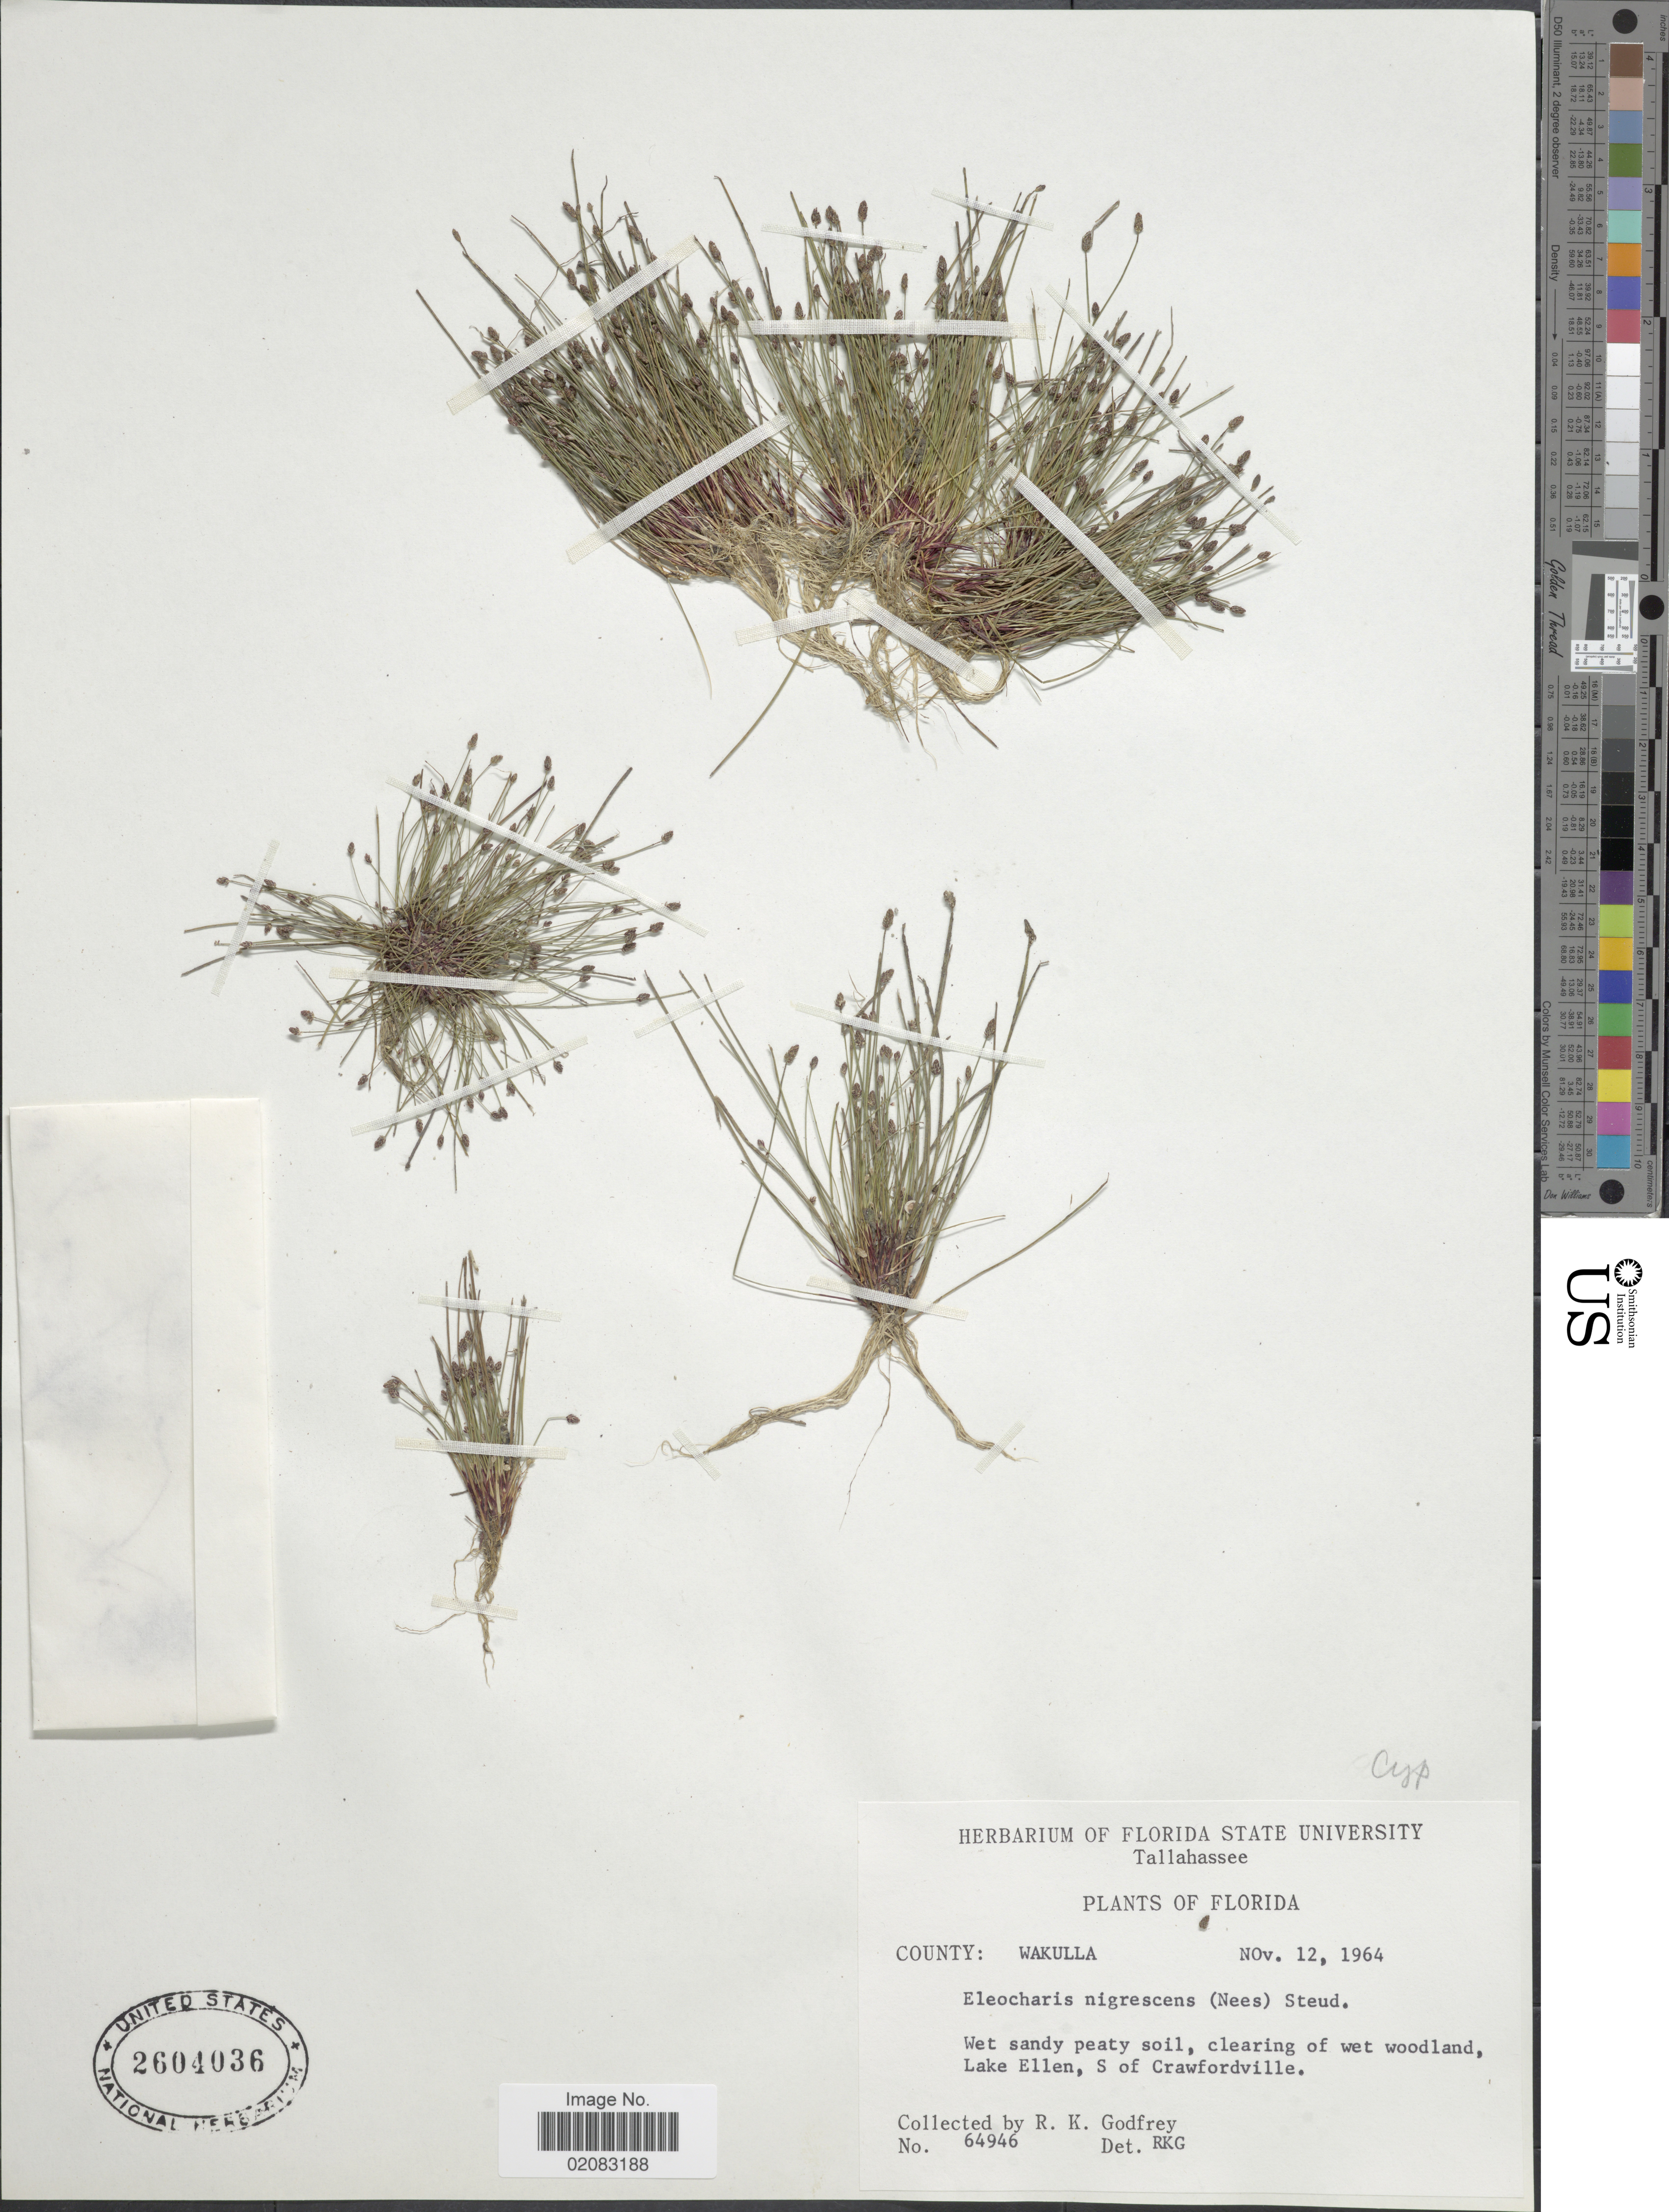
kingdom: Plantae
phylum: Tracheophyta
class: Liliopsida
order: Poales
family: Cyperaceae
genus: Eleocharis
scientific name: Eleocharis nigrescens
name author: (Nees) Kunth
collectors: R. K. Godfrey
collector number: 64946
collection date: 1964-11-12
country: United States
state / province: Florida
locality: County: Wakulla, Wet sandy peaty soil, clearing of wet woodland, Lake Ellen, S of Crawfordville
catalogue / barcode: US 2604036